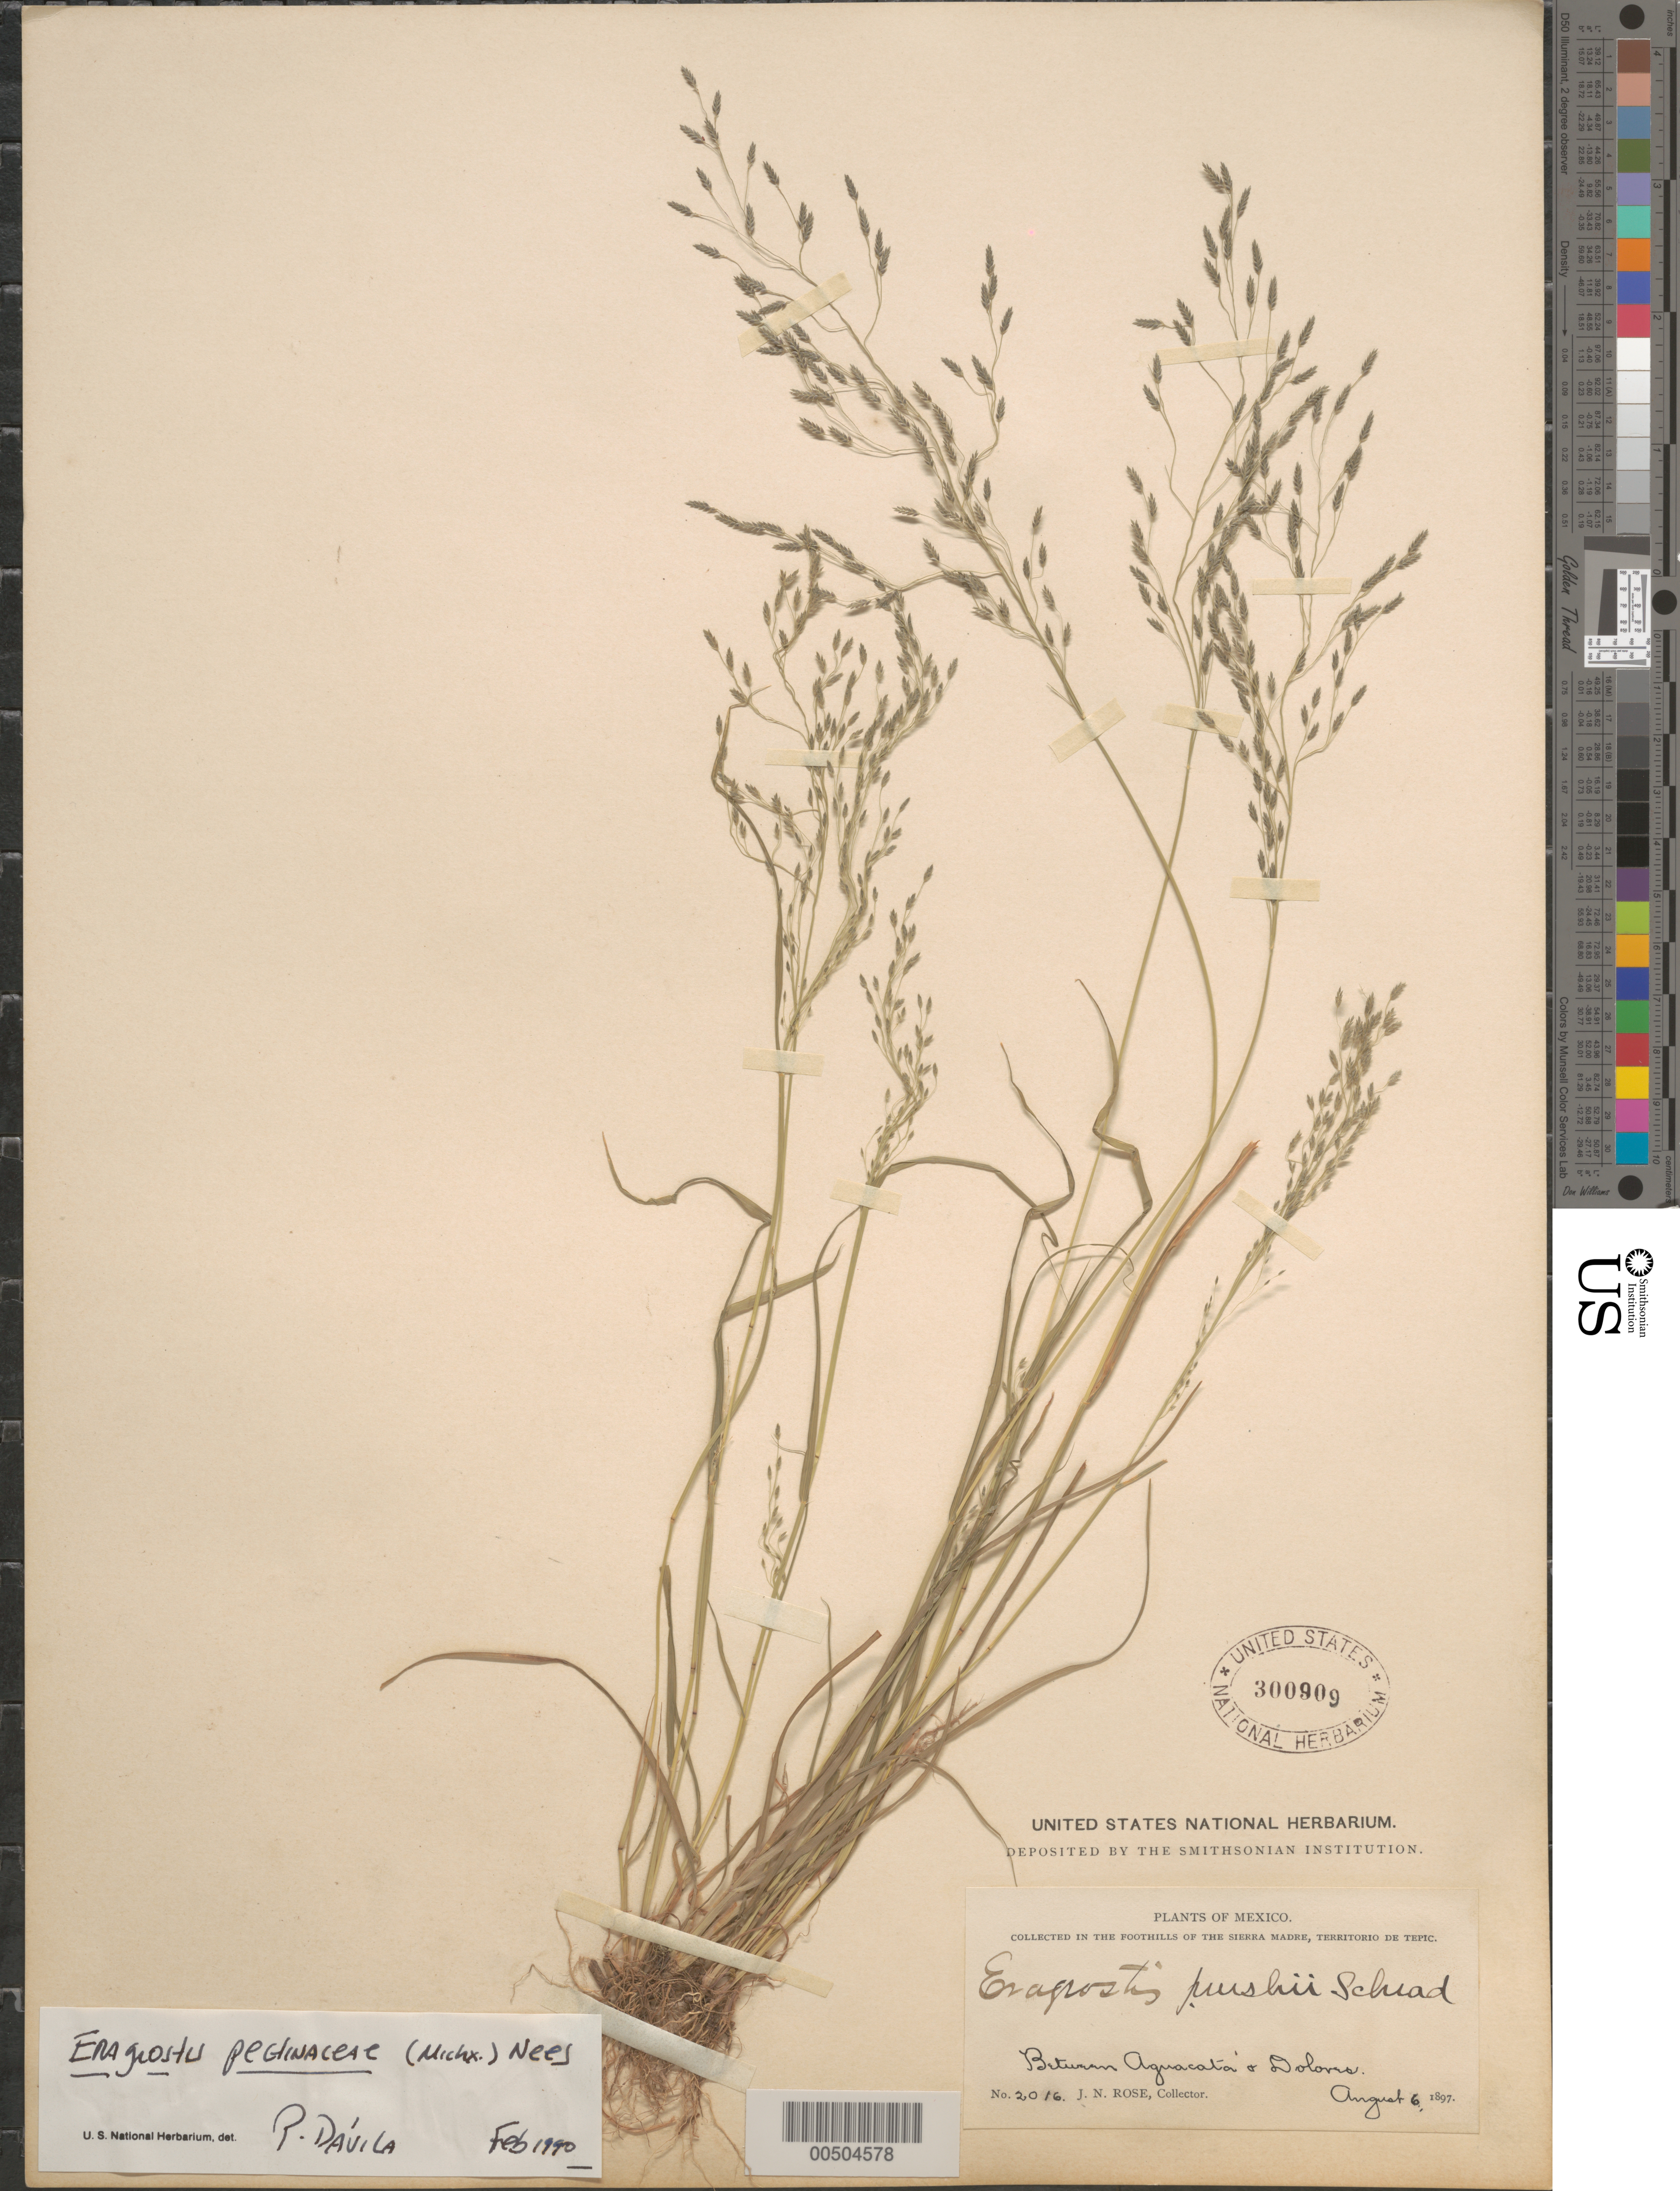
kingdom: Plantae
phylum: Tracheophyta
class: Liliopsida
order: Poales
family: Poaceae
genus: Eragrostis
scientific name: Eragrostis pectinacea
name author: (Michx.) Nees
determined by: Dávila, P. D.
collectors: J. N. Rose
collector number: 2016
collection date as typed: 6 Aug 1897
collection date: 1897-08-06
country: Mexico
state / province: Nayarit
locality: Foothills on the Sierra Madre, Territorio de Tepic, between Aguacata and Dolores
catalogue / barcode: US 300909